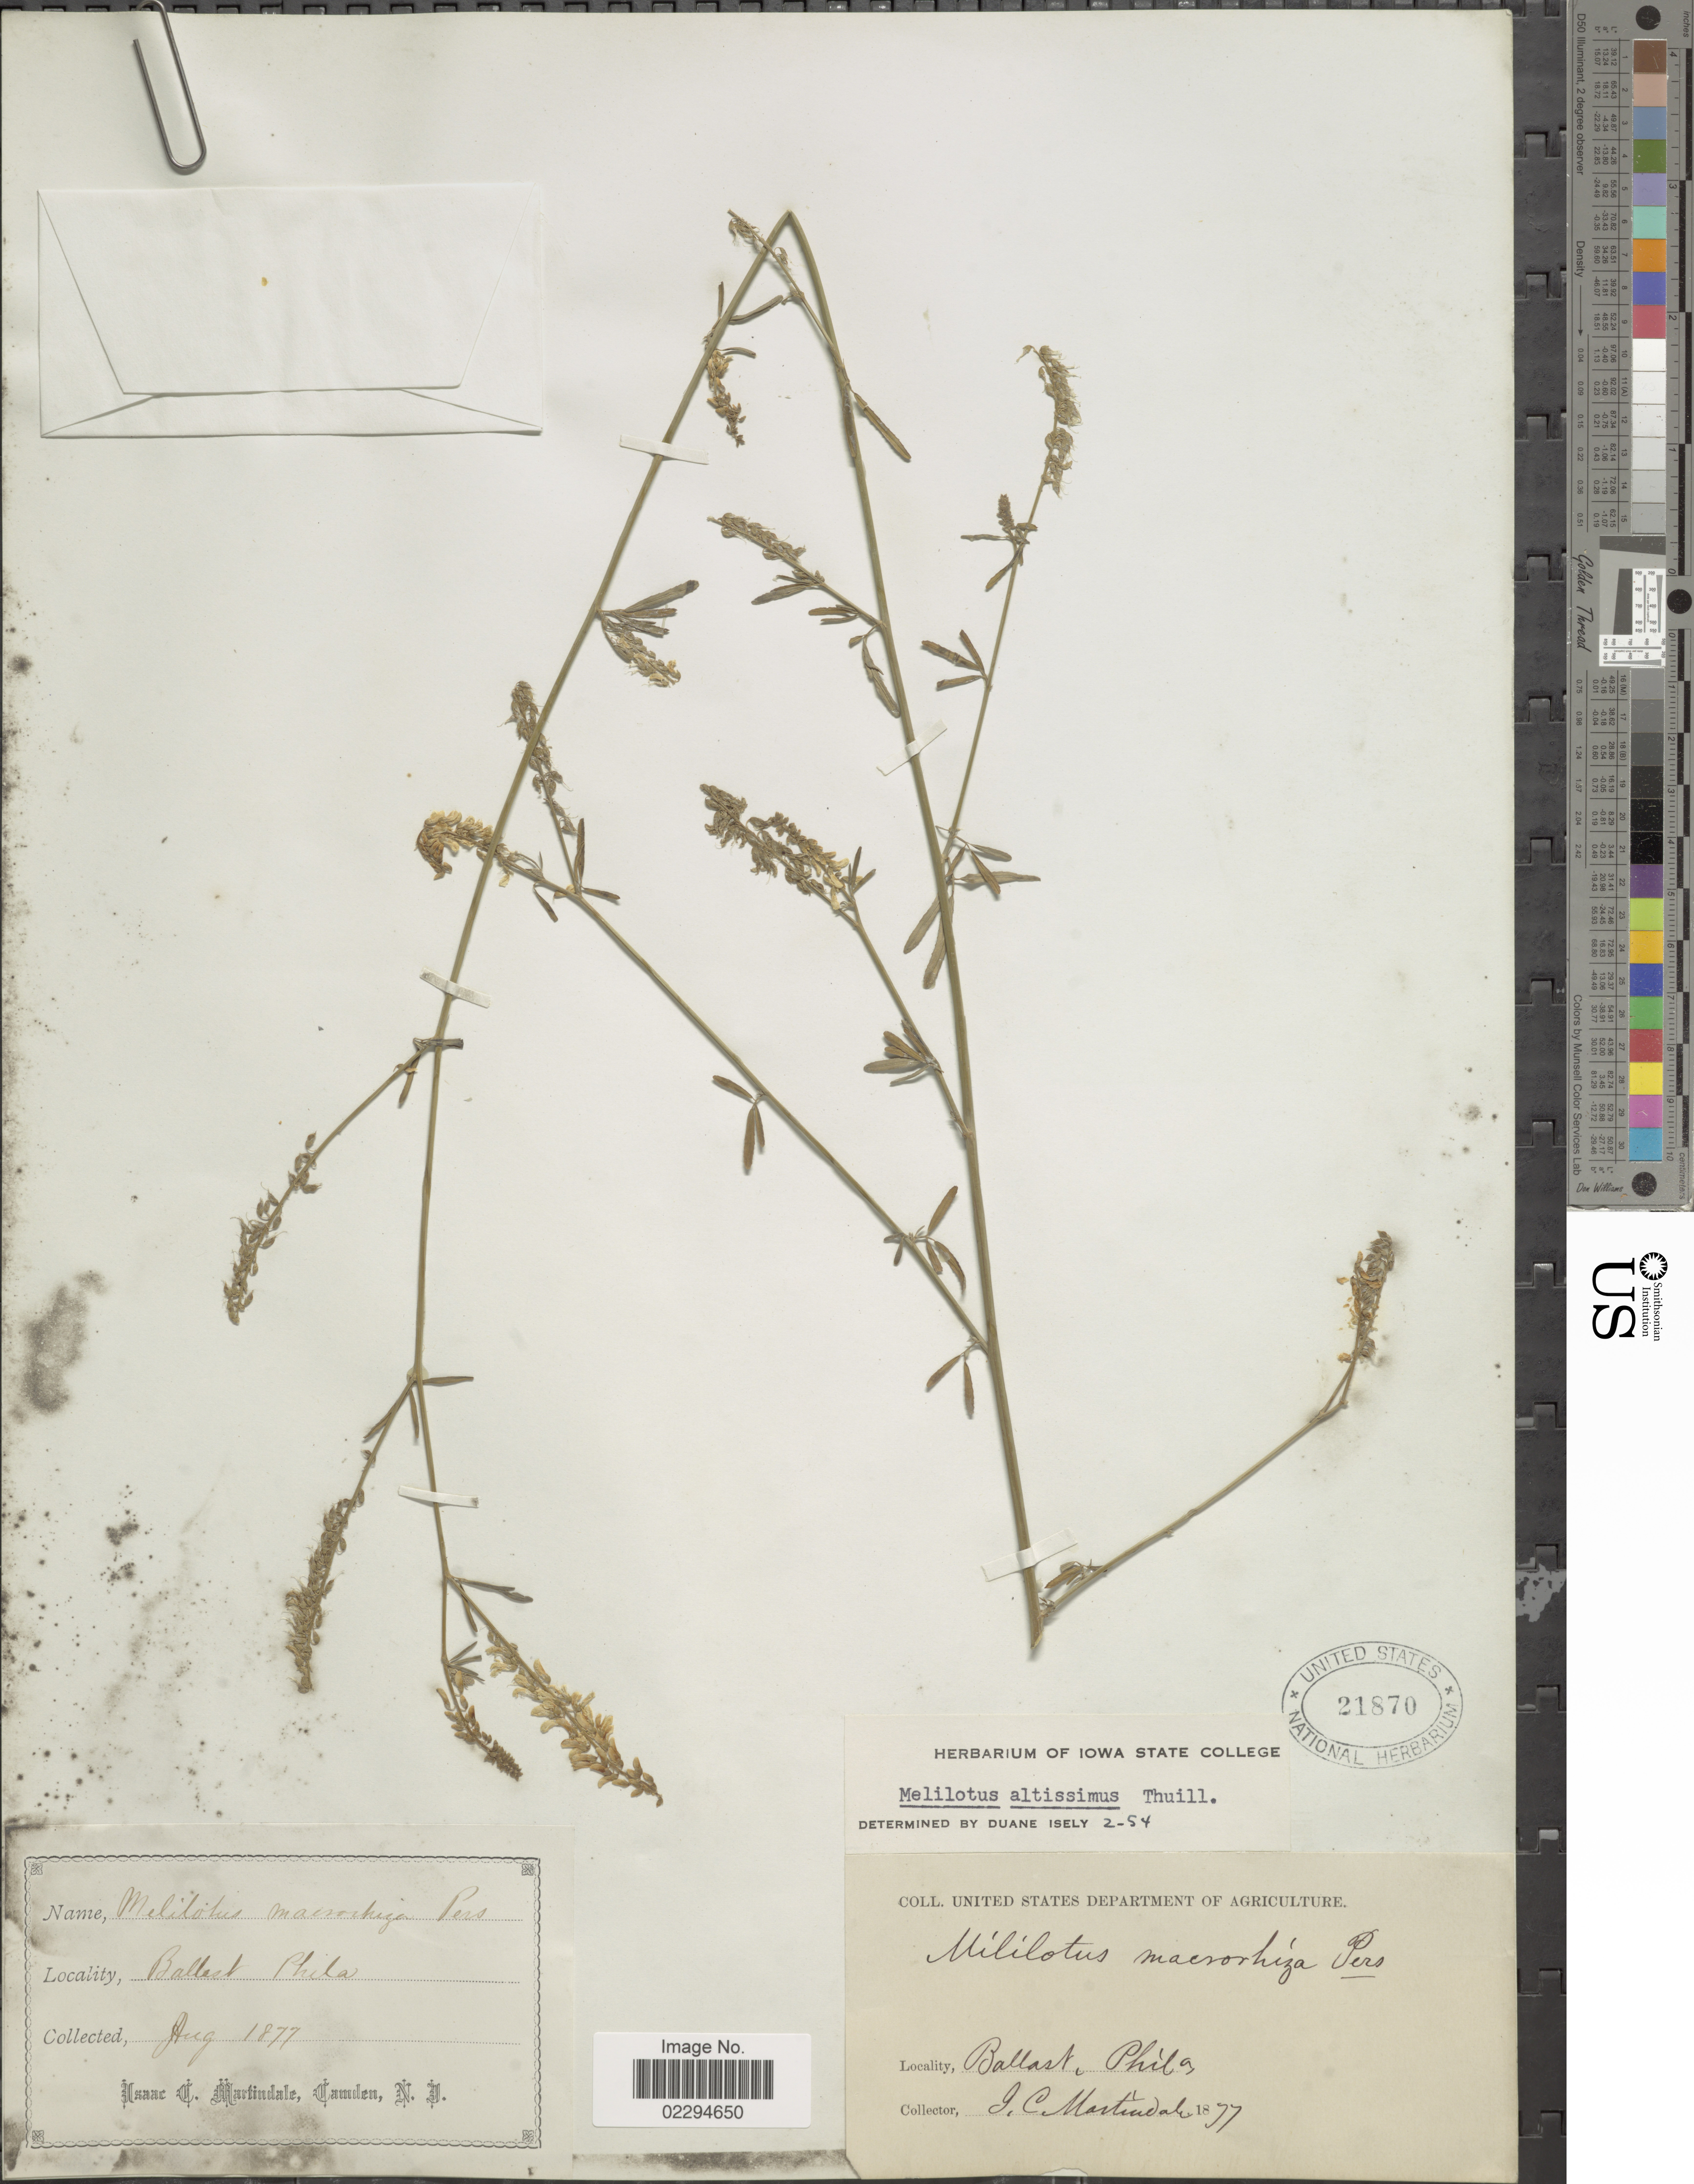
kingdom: Plantae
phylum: Tracheophyta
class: Magnoliopsida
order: Fabales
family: Fabaceae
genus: Melilotus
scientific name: Melilotus altissimus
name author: Thuill.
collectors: I. C. Martindale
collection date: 1877-08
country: United States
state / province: Pennsylvania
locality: Ballast, Phila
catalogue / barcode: US 21870